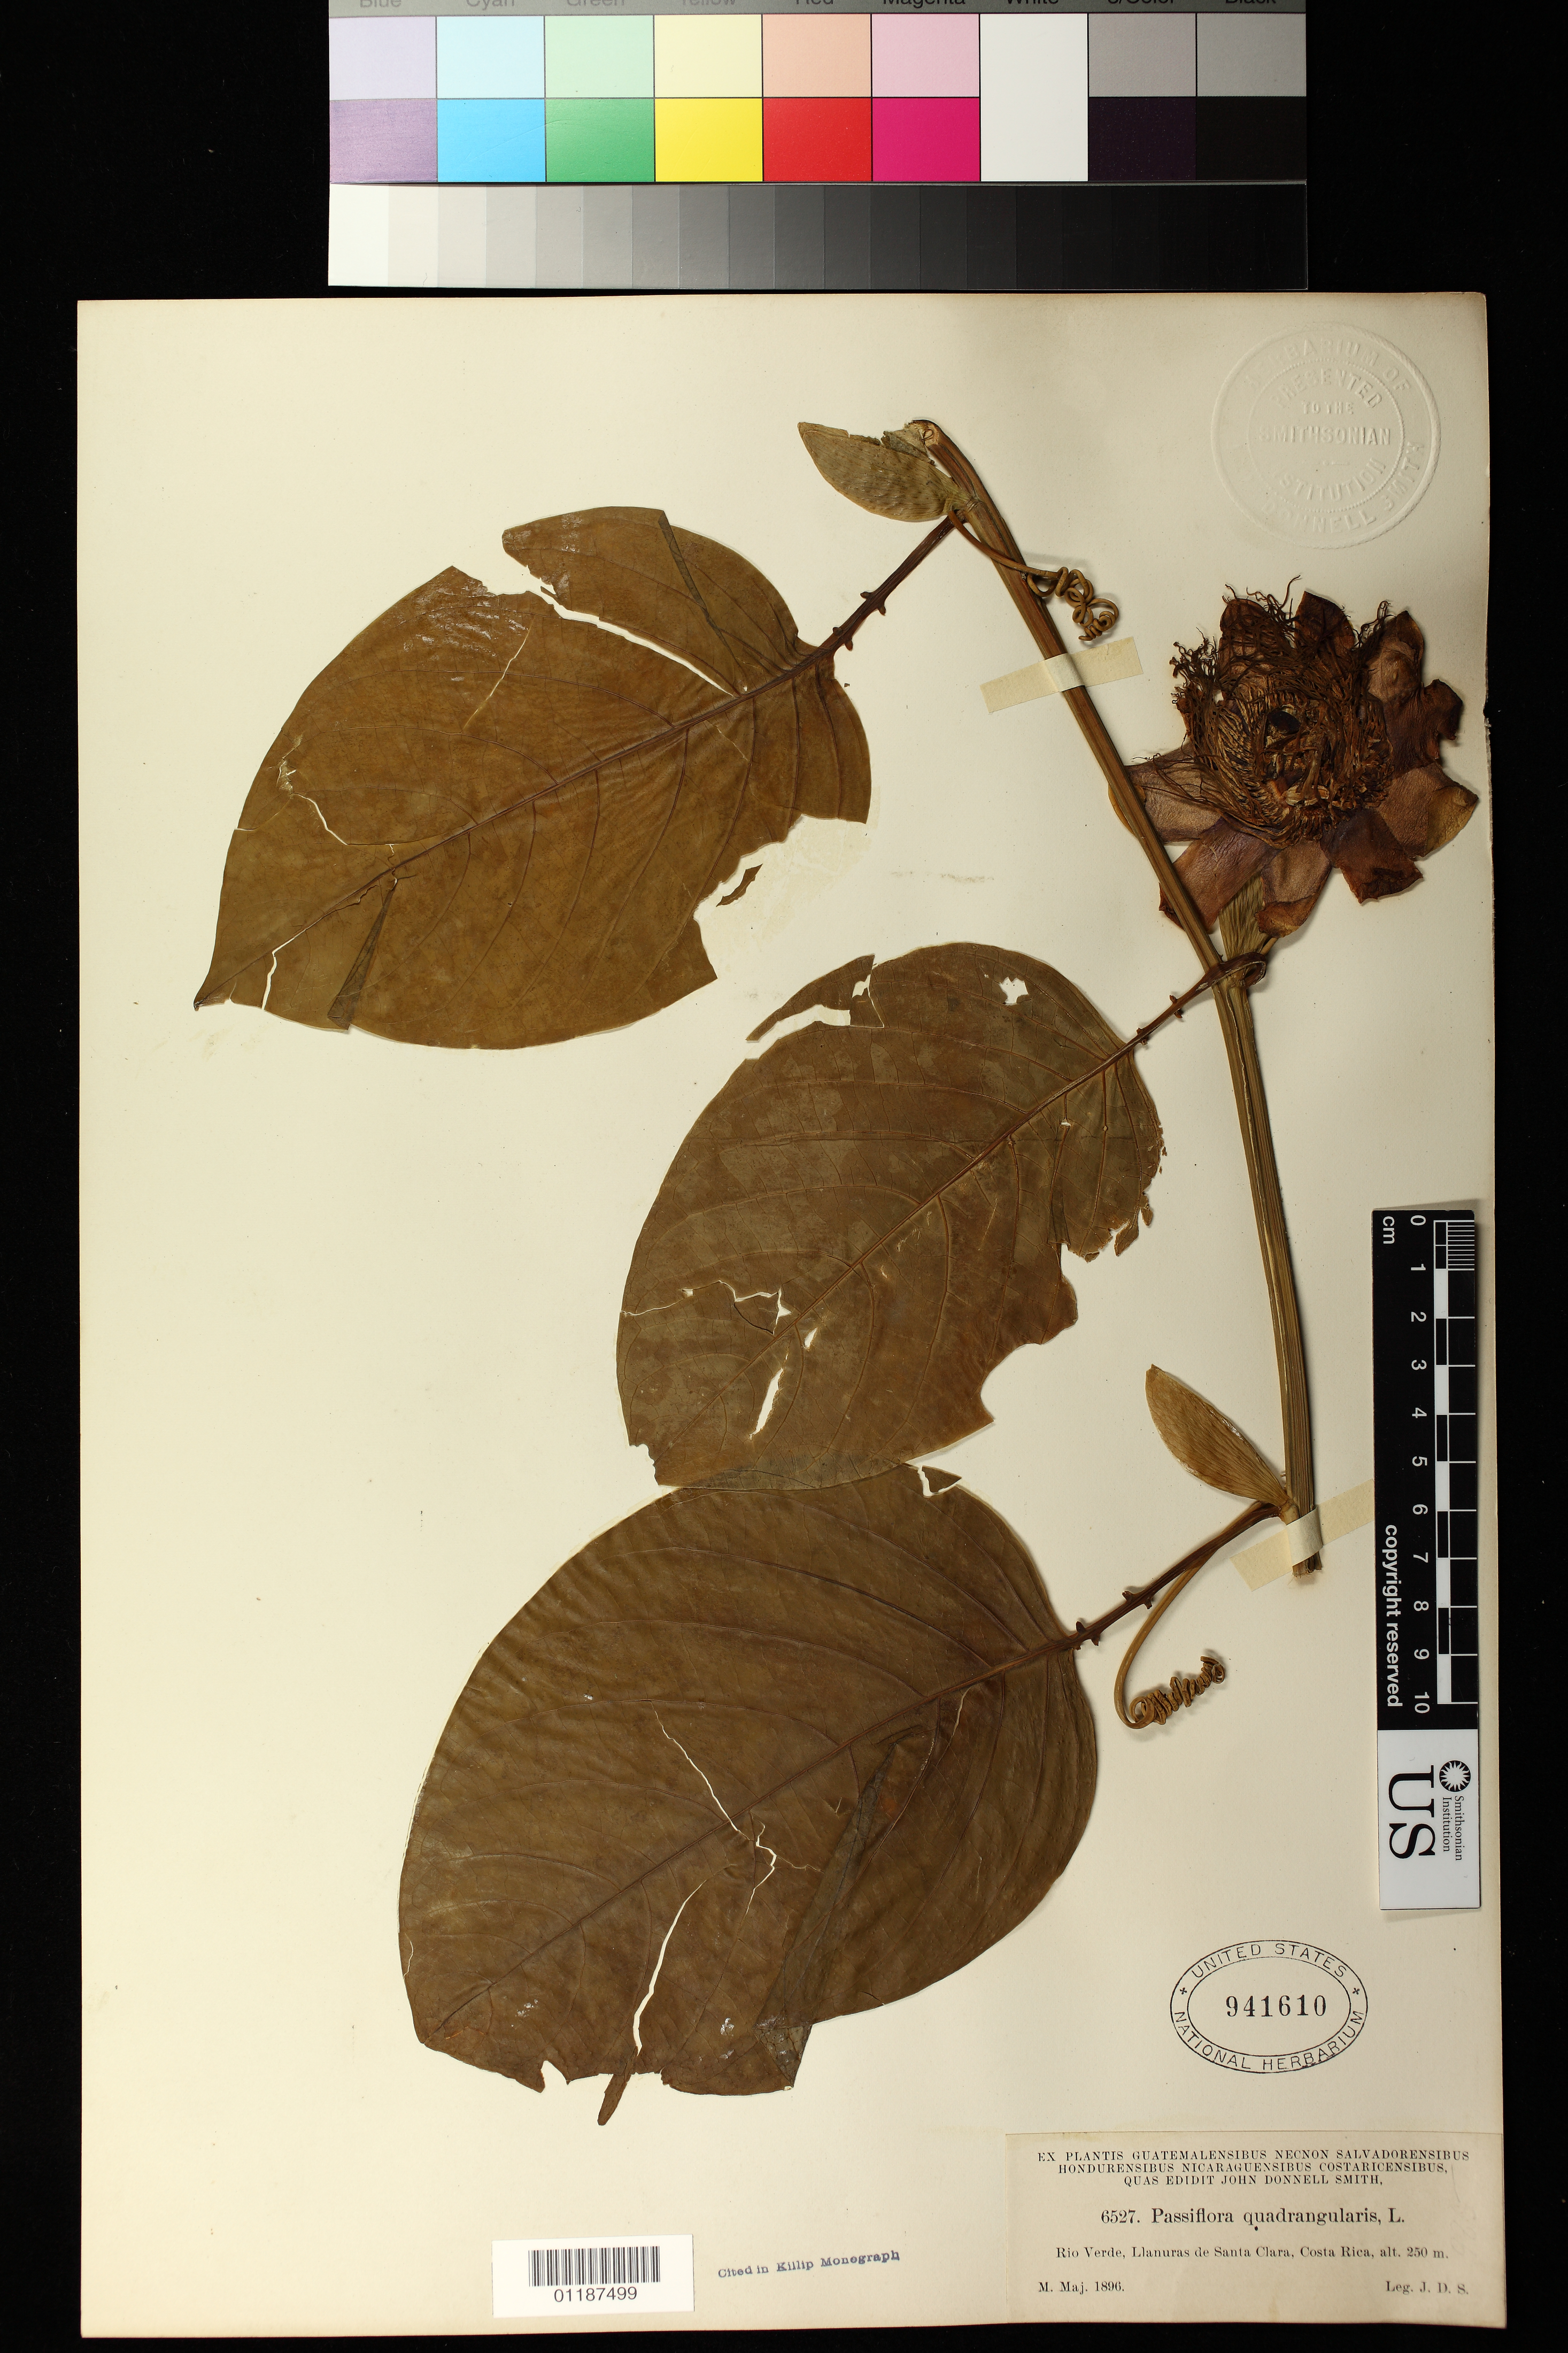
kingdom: Plantae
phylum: Tracheophyta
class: Magnoliopsida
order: Malpighiales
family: Passifloraceae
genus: Passiflora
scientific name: Passiflora quadrangularis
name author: L.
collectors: J. Donnell Smith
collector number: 6527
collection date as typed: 1896-05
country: Costa Rica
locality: Rio Verde, Llanuras de Santa Clara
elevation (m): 250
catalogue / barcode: US 941610